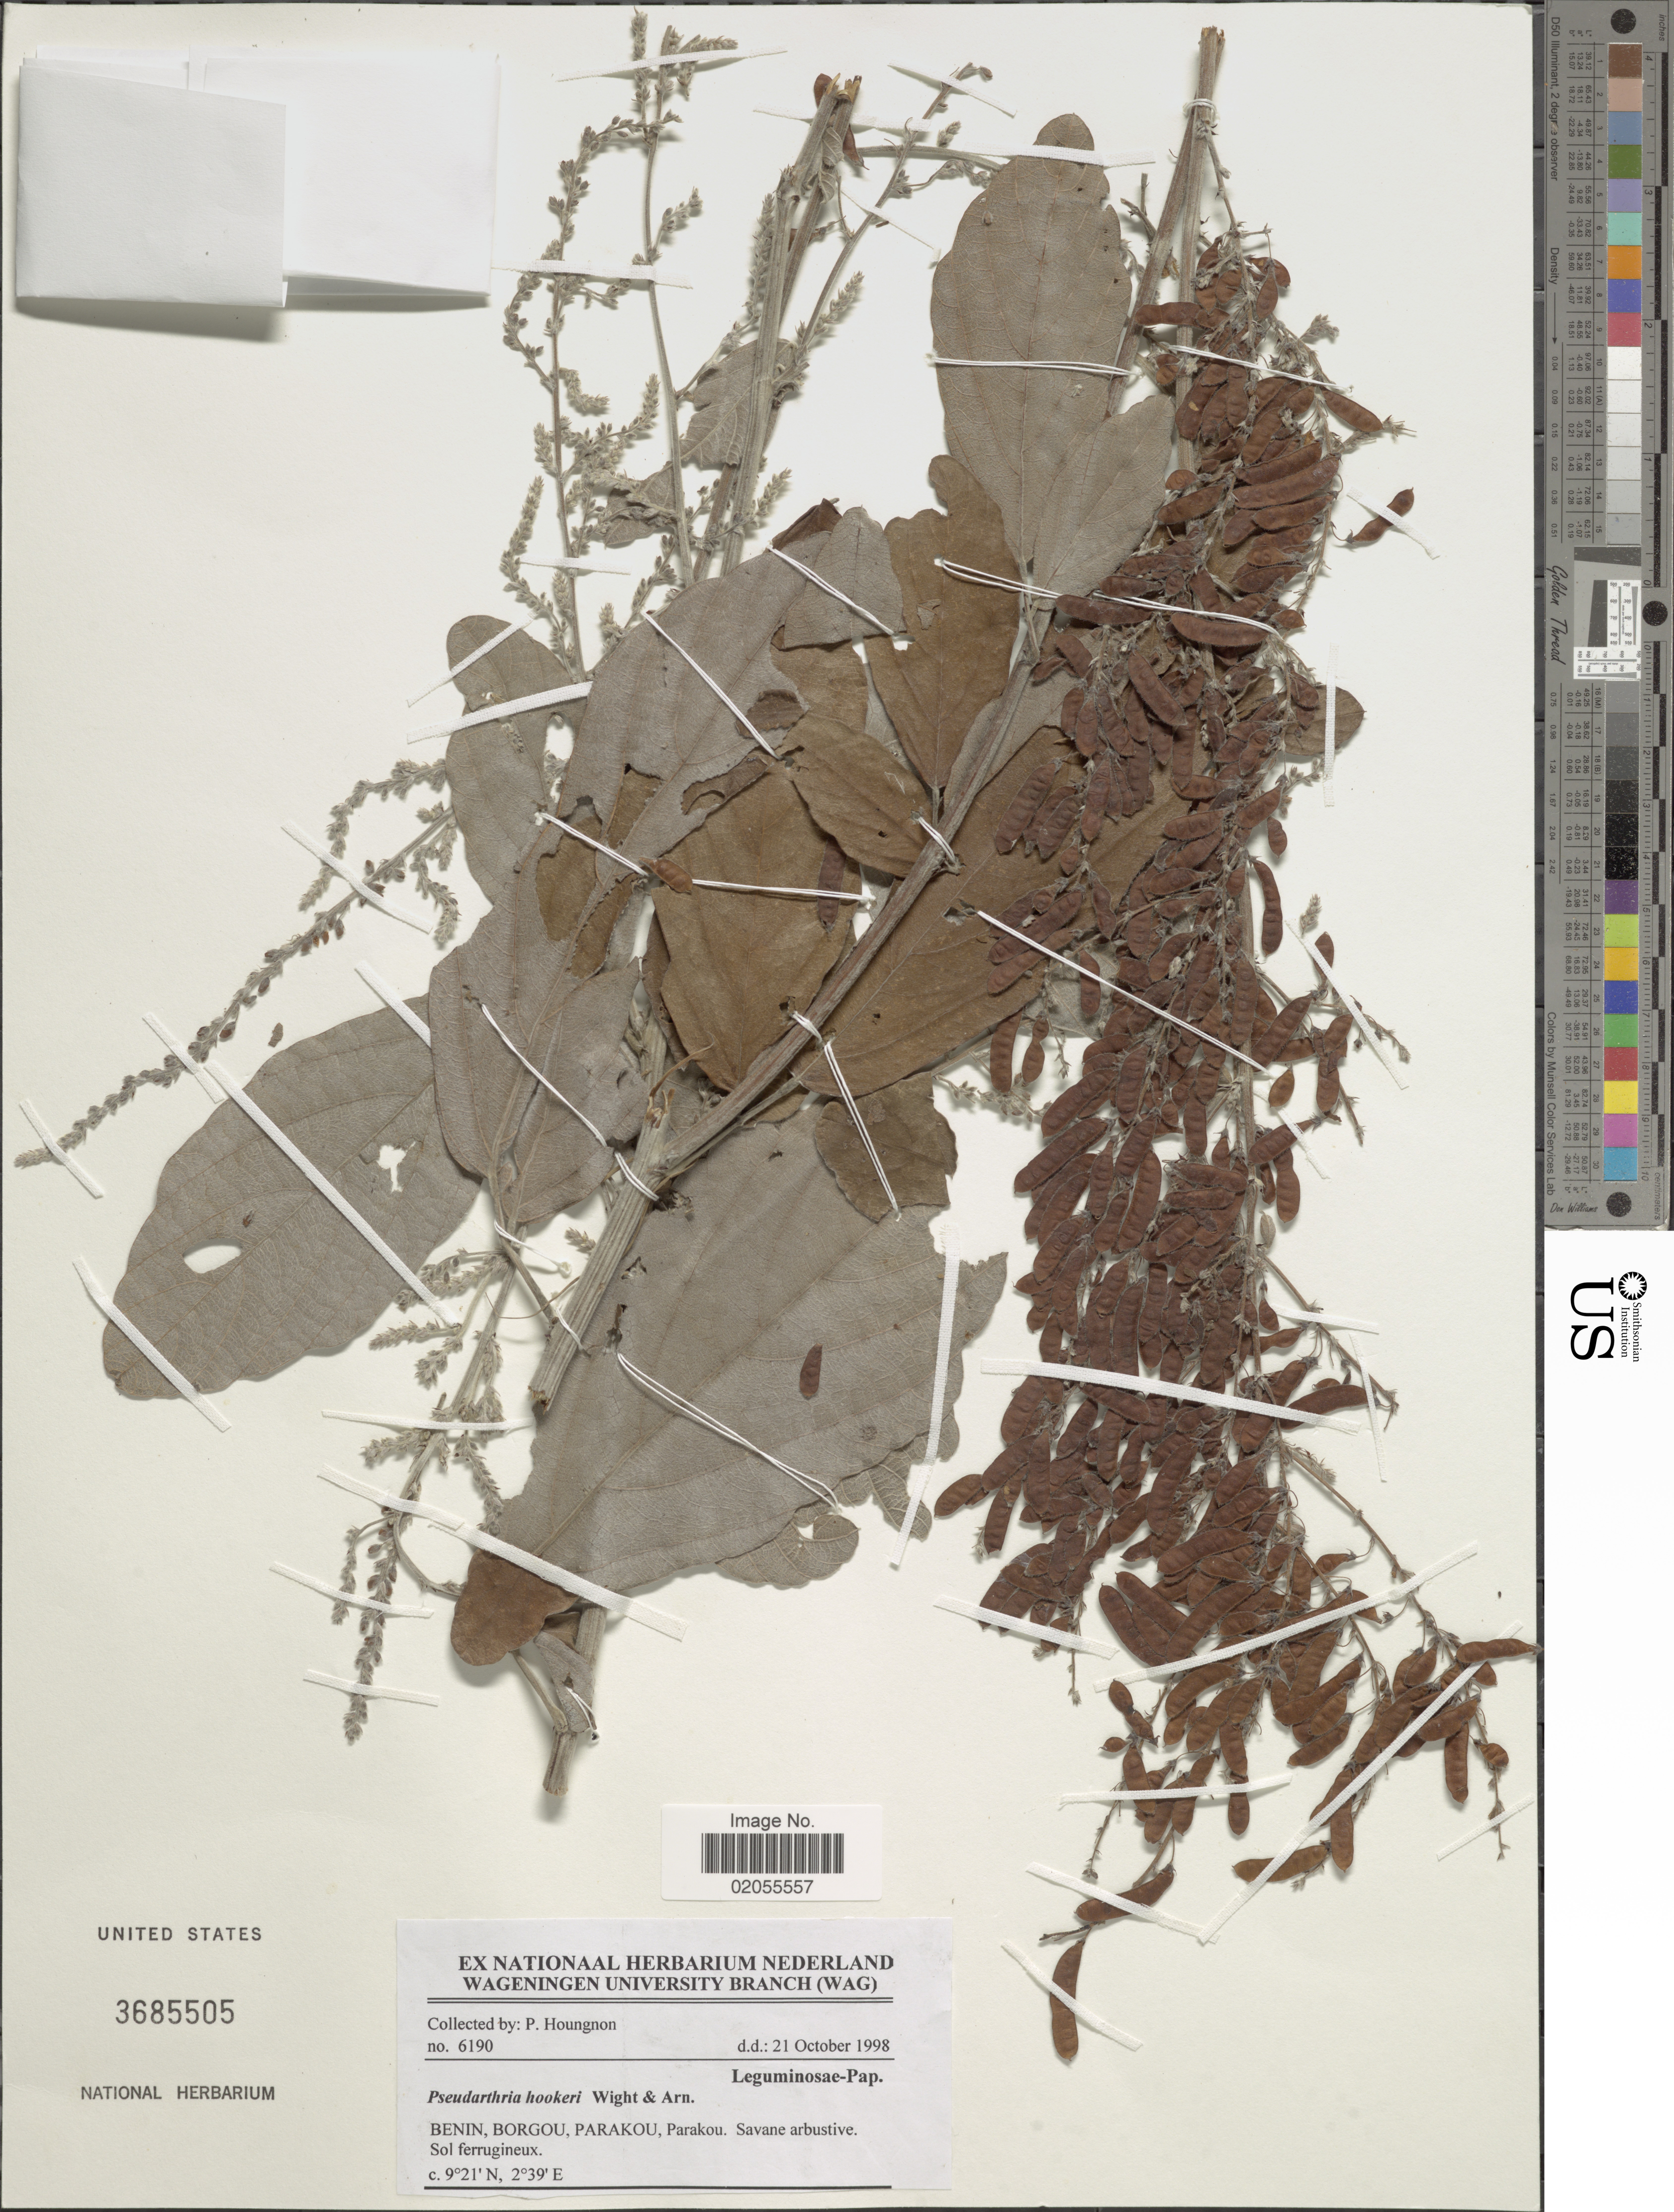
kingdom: Plantae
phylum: Tracheophyta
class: Magnoliopsida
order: Fabales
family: Fabaceae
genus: Pseudarthria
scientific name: Pseudarthria hookeri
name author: Wight & Arn.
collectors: P. Houngnon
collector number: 6190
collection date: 1998-10-21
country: Benin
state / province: Borgou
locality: Parakou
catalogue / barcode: US 3685505